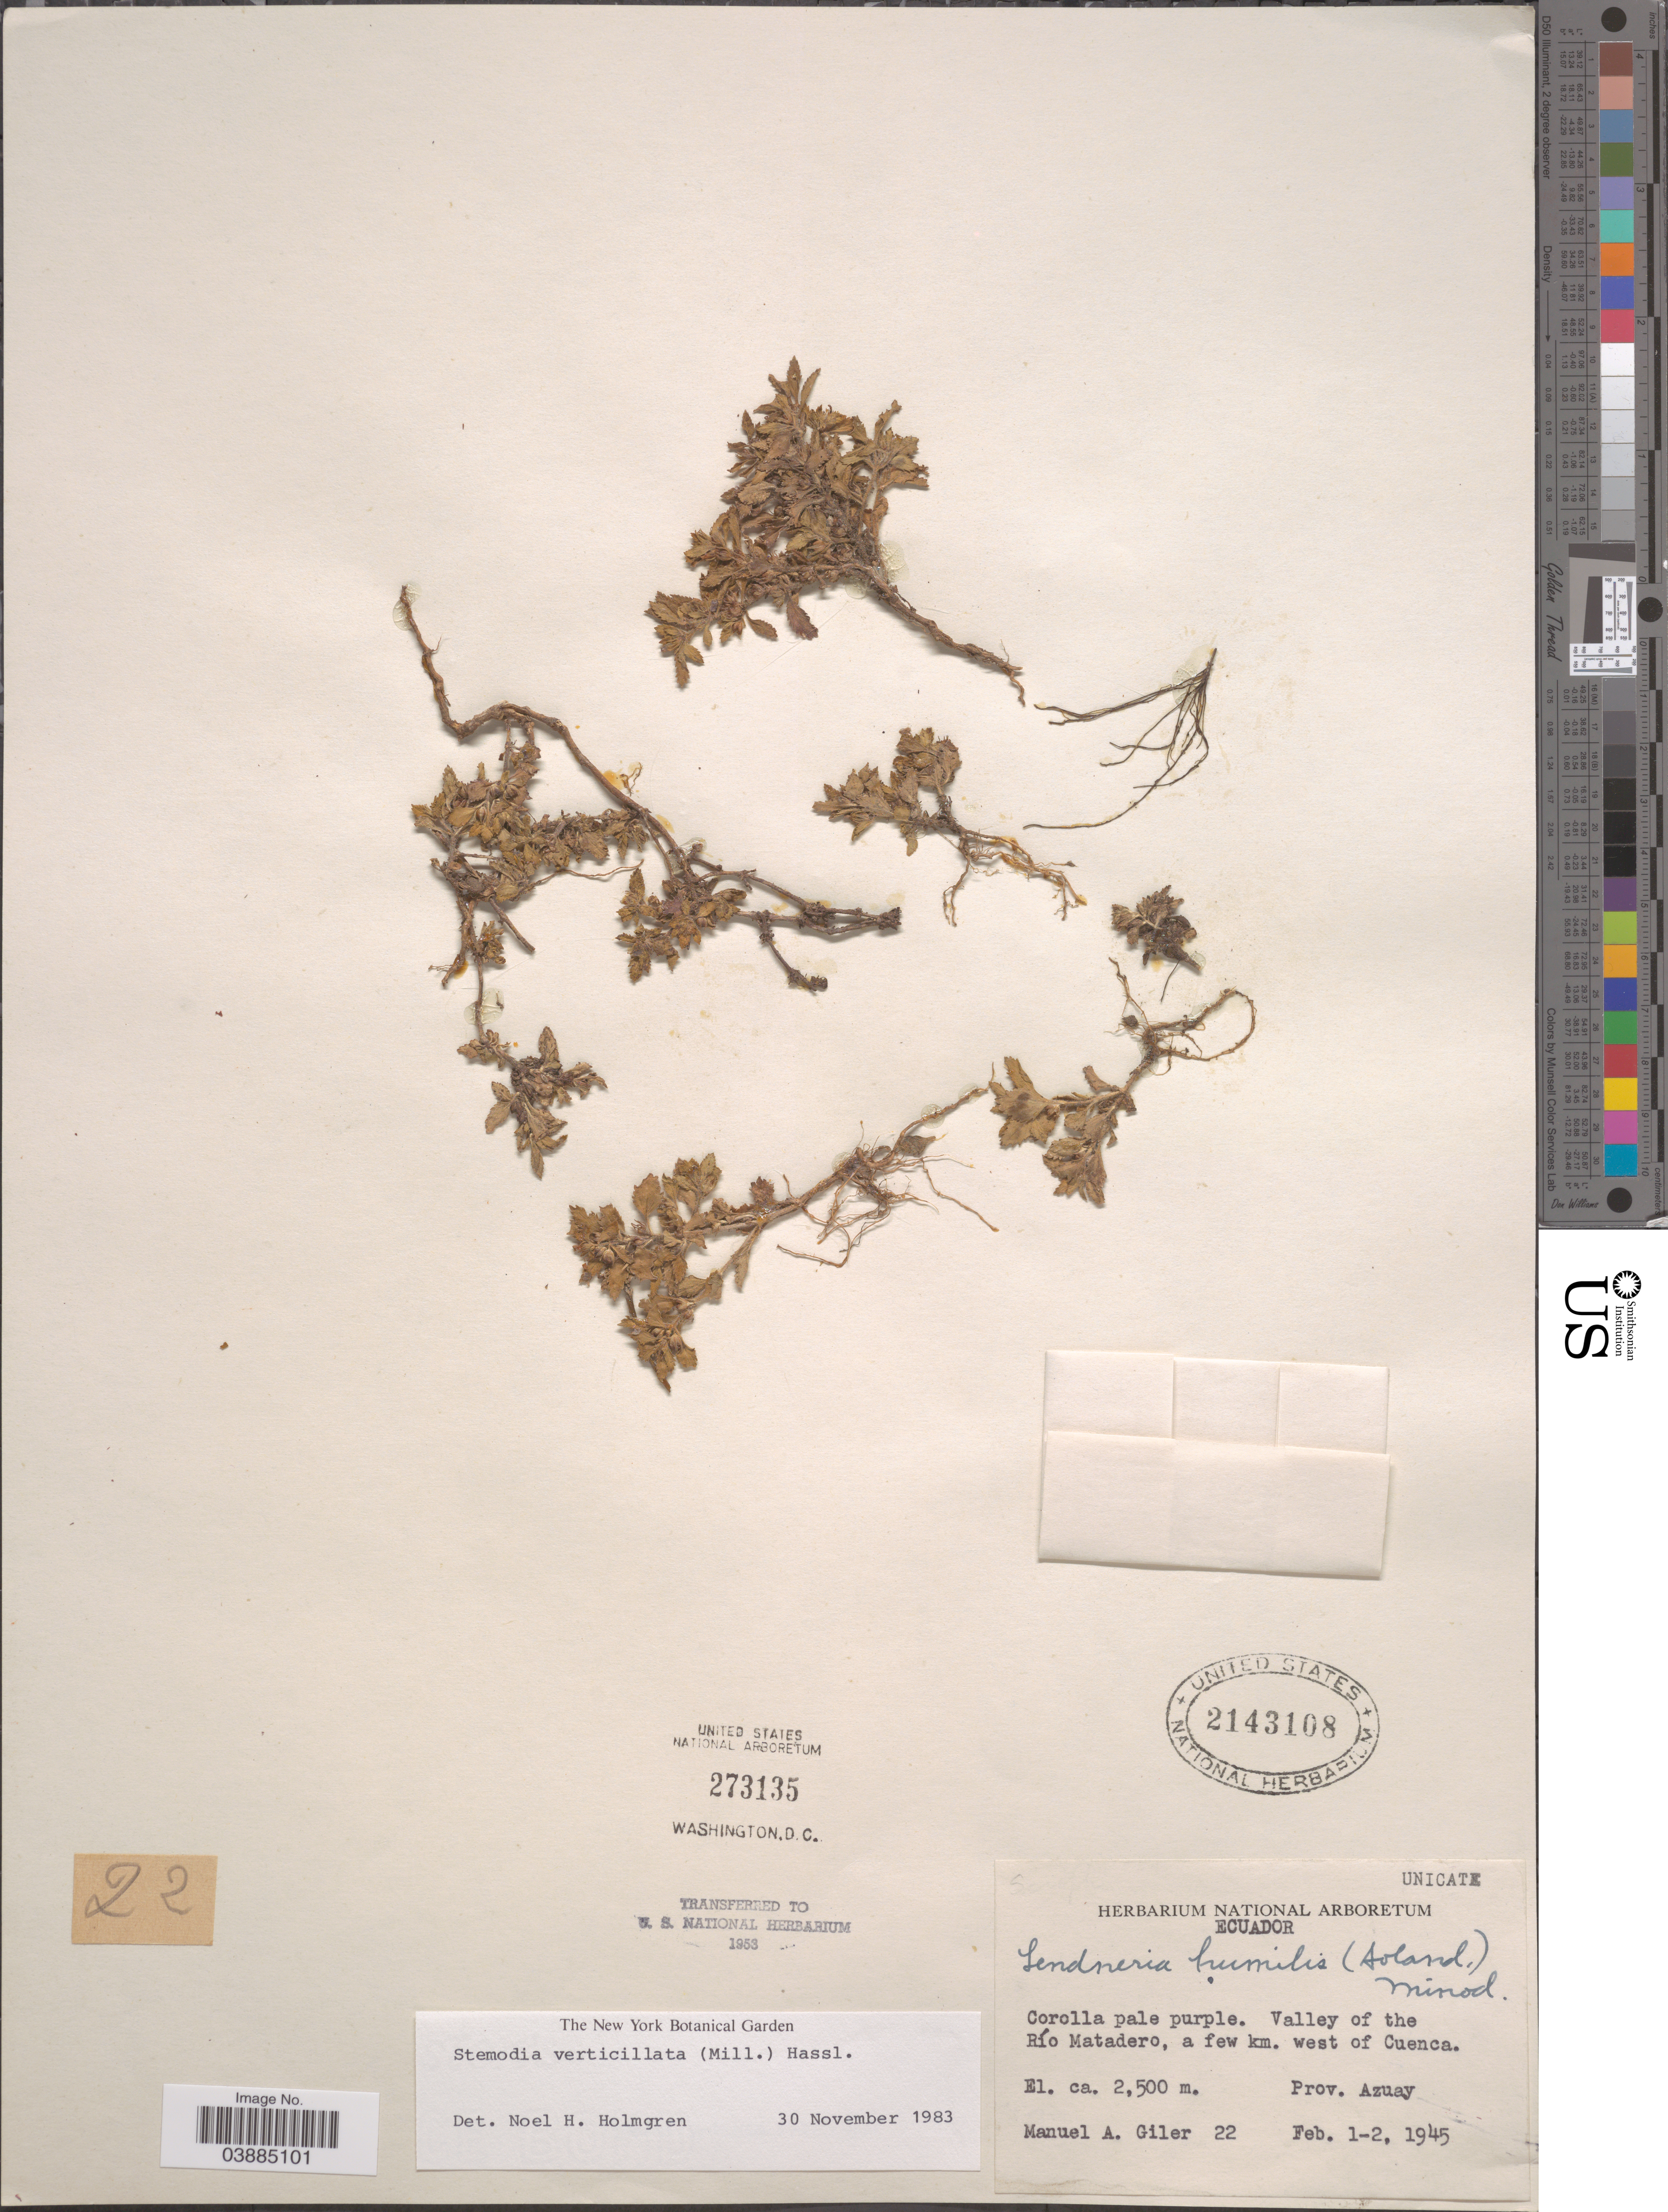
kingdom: Plantae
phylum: Tracheophyta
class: Magnoliopsida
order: Lamiales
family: Plantaginaceae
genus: Stemodia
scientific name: Stemodia verticillata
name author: (Mill.) Hassl.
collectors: M. Gíler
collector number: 22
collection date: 1945-02-01/1945-02-02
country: Ecuador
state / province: Azuay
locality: Valley of Río Matadero, a few km. west of Cuenca.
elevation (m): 2500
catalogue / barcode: US 2143108